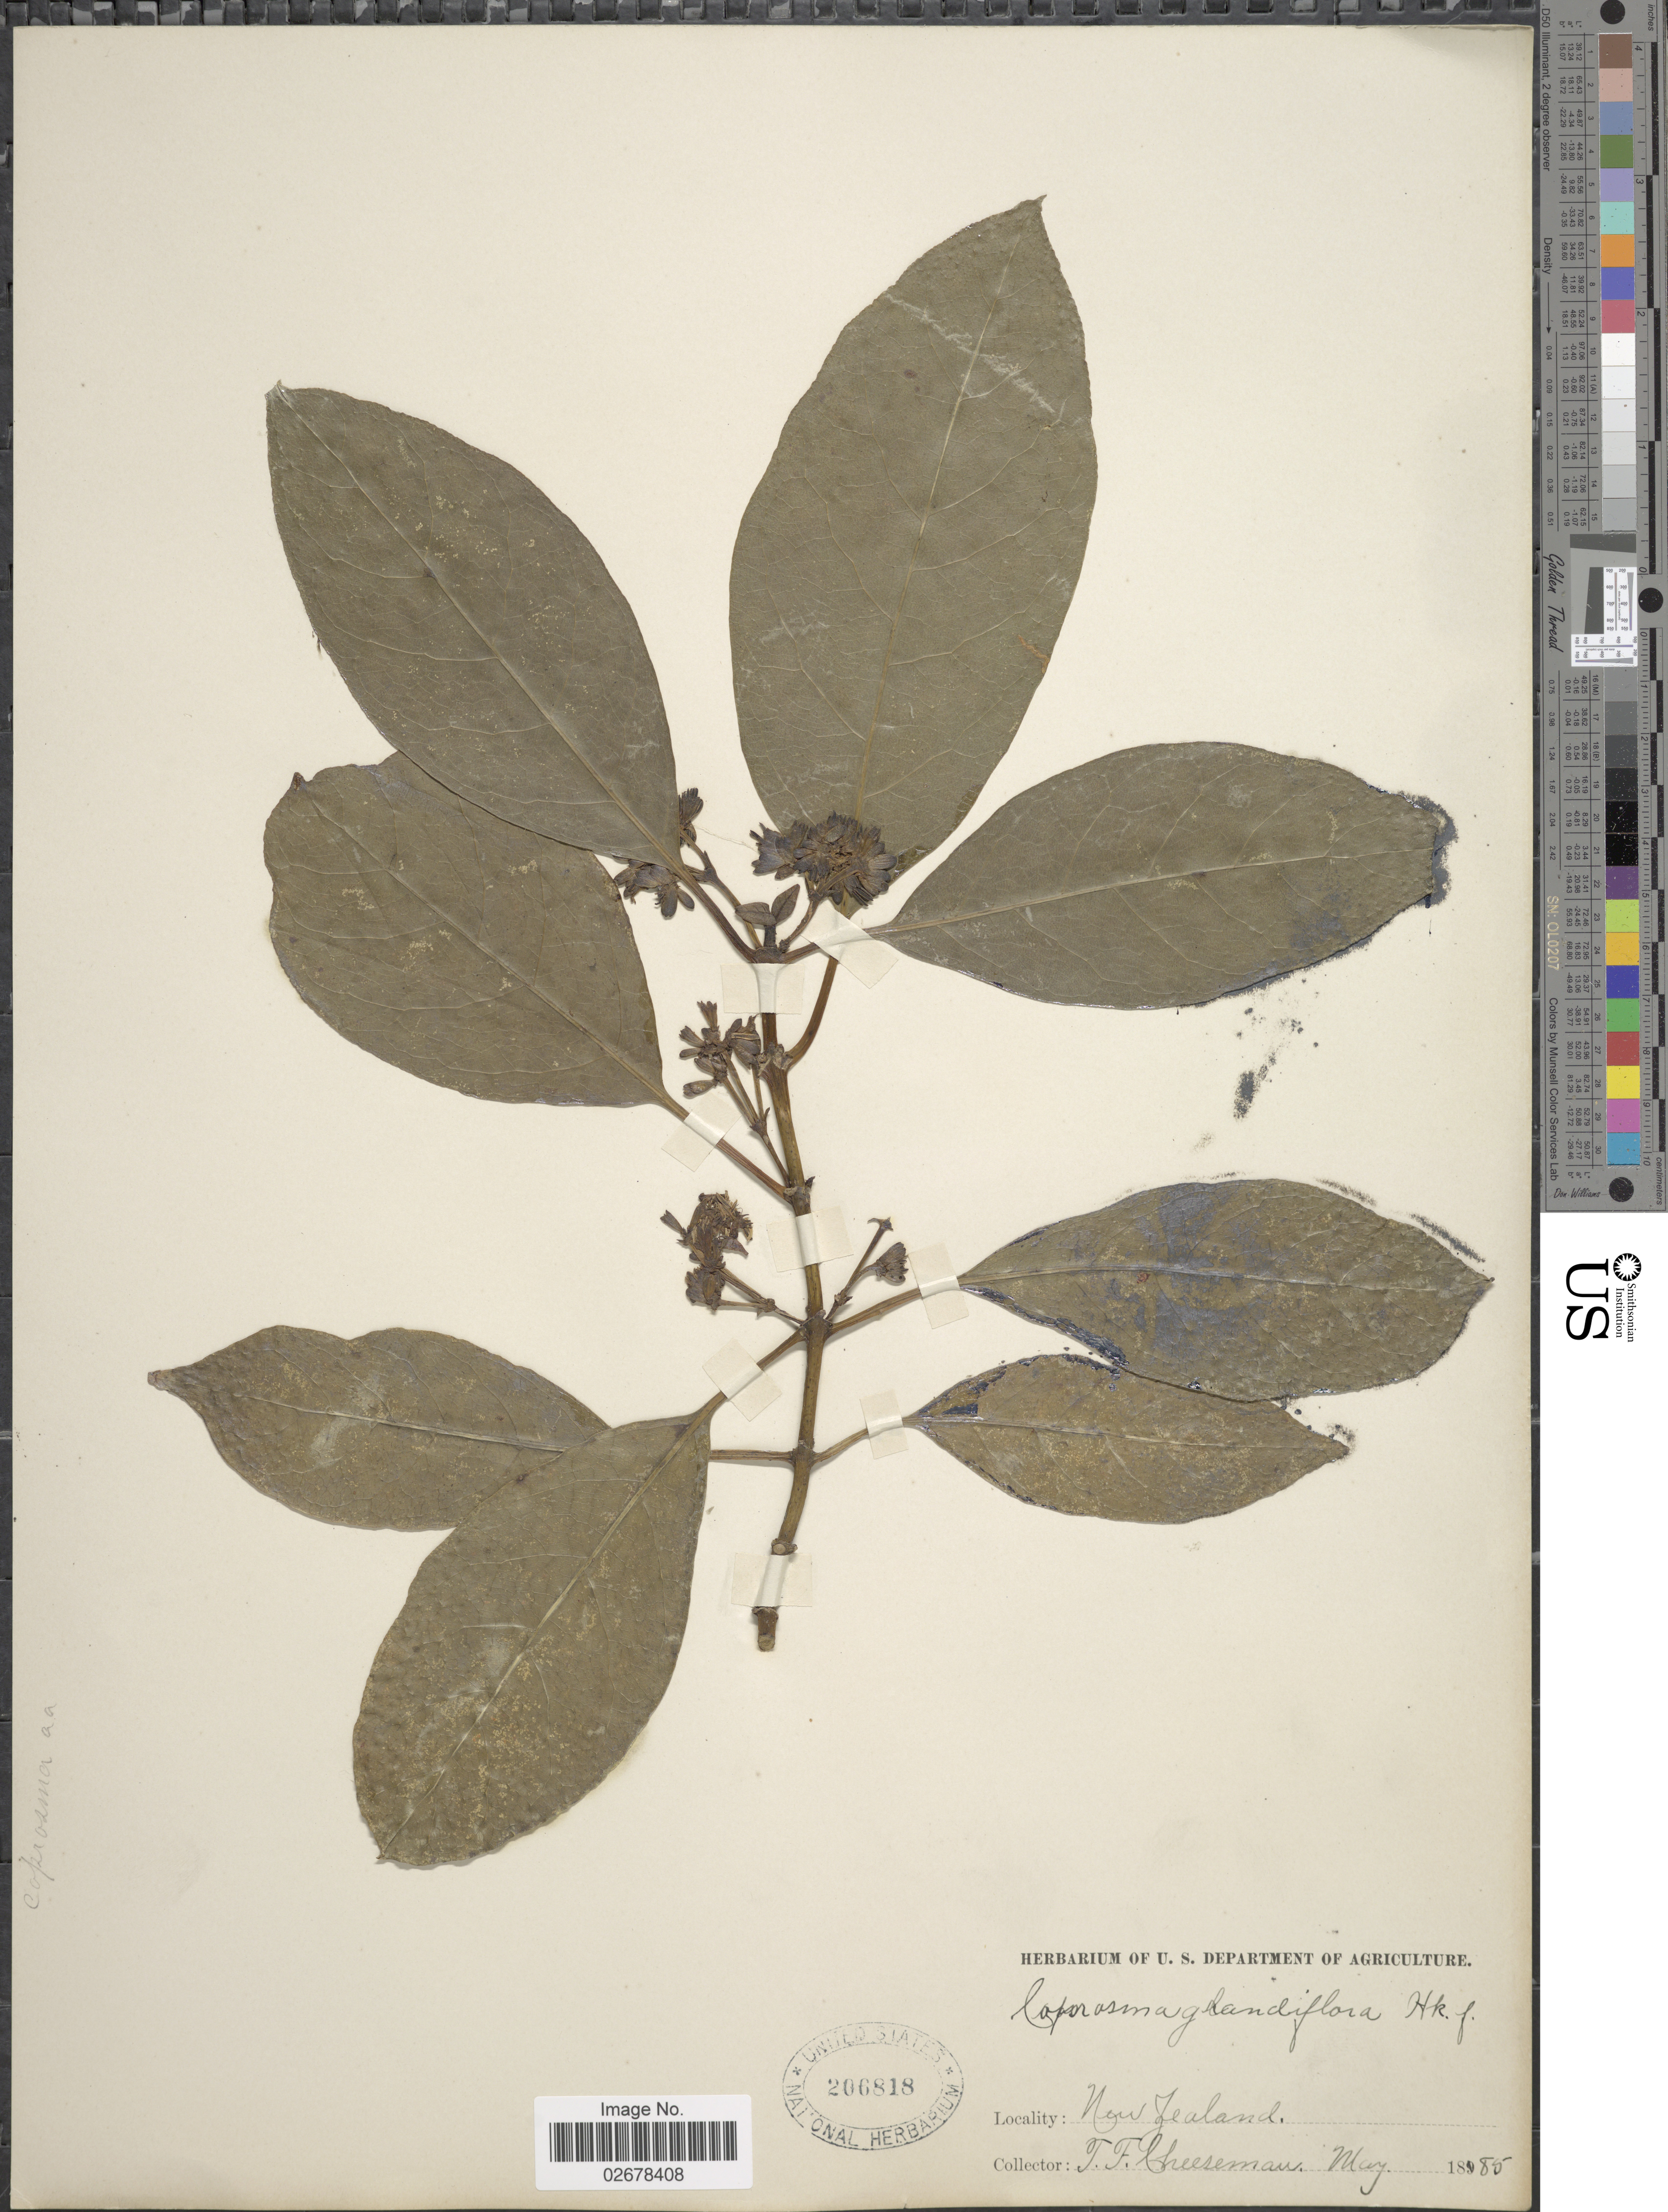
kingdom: Plantae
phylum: Tracheophyta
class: Magnoliopsida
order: Gentianales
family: Rubiaceae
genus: Coprosma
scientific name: Coprosma grandifolia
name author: Hook. f.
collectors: T. F. Cheeseman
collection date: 1885-05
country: New Zealand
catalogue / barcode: US 206818